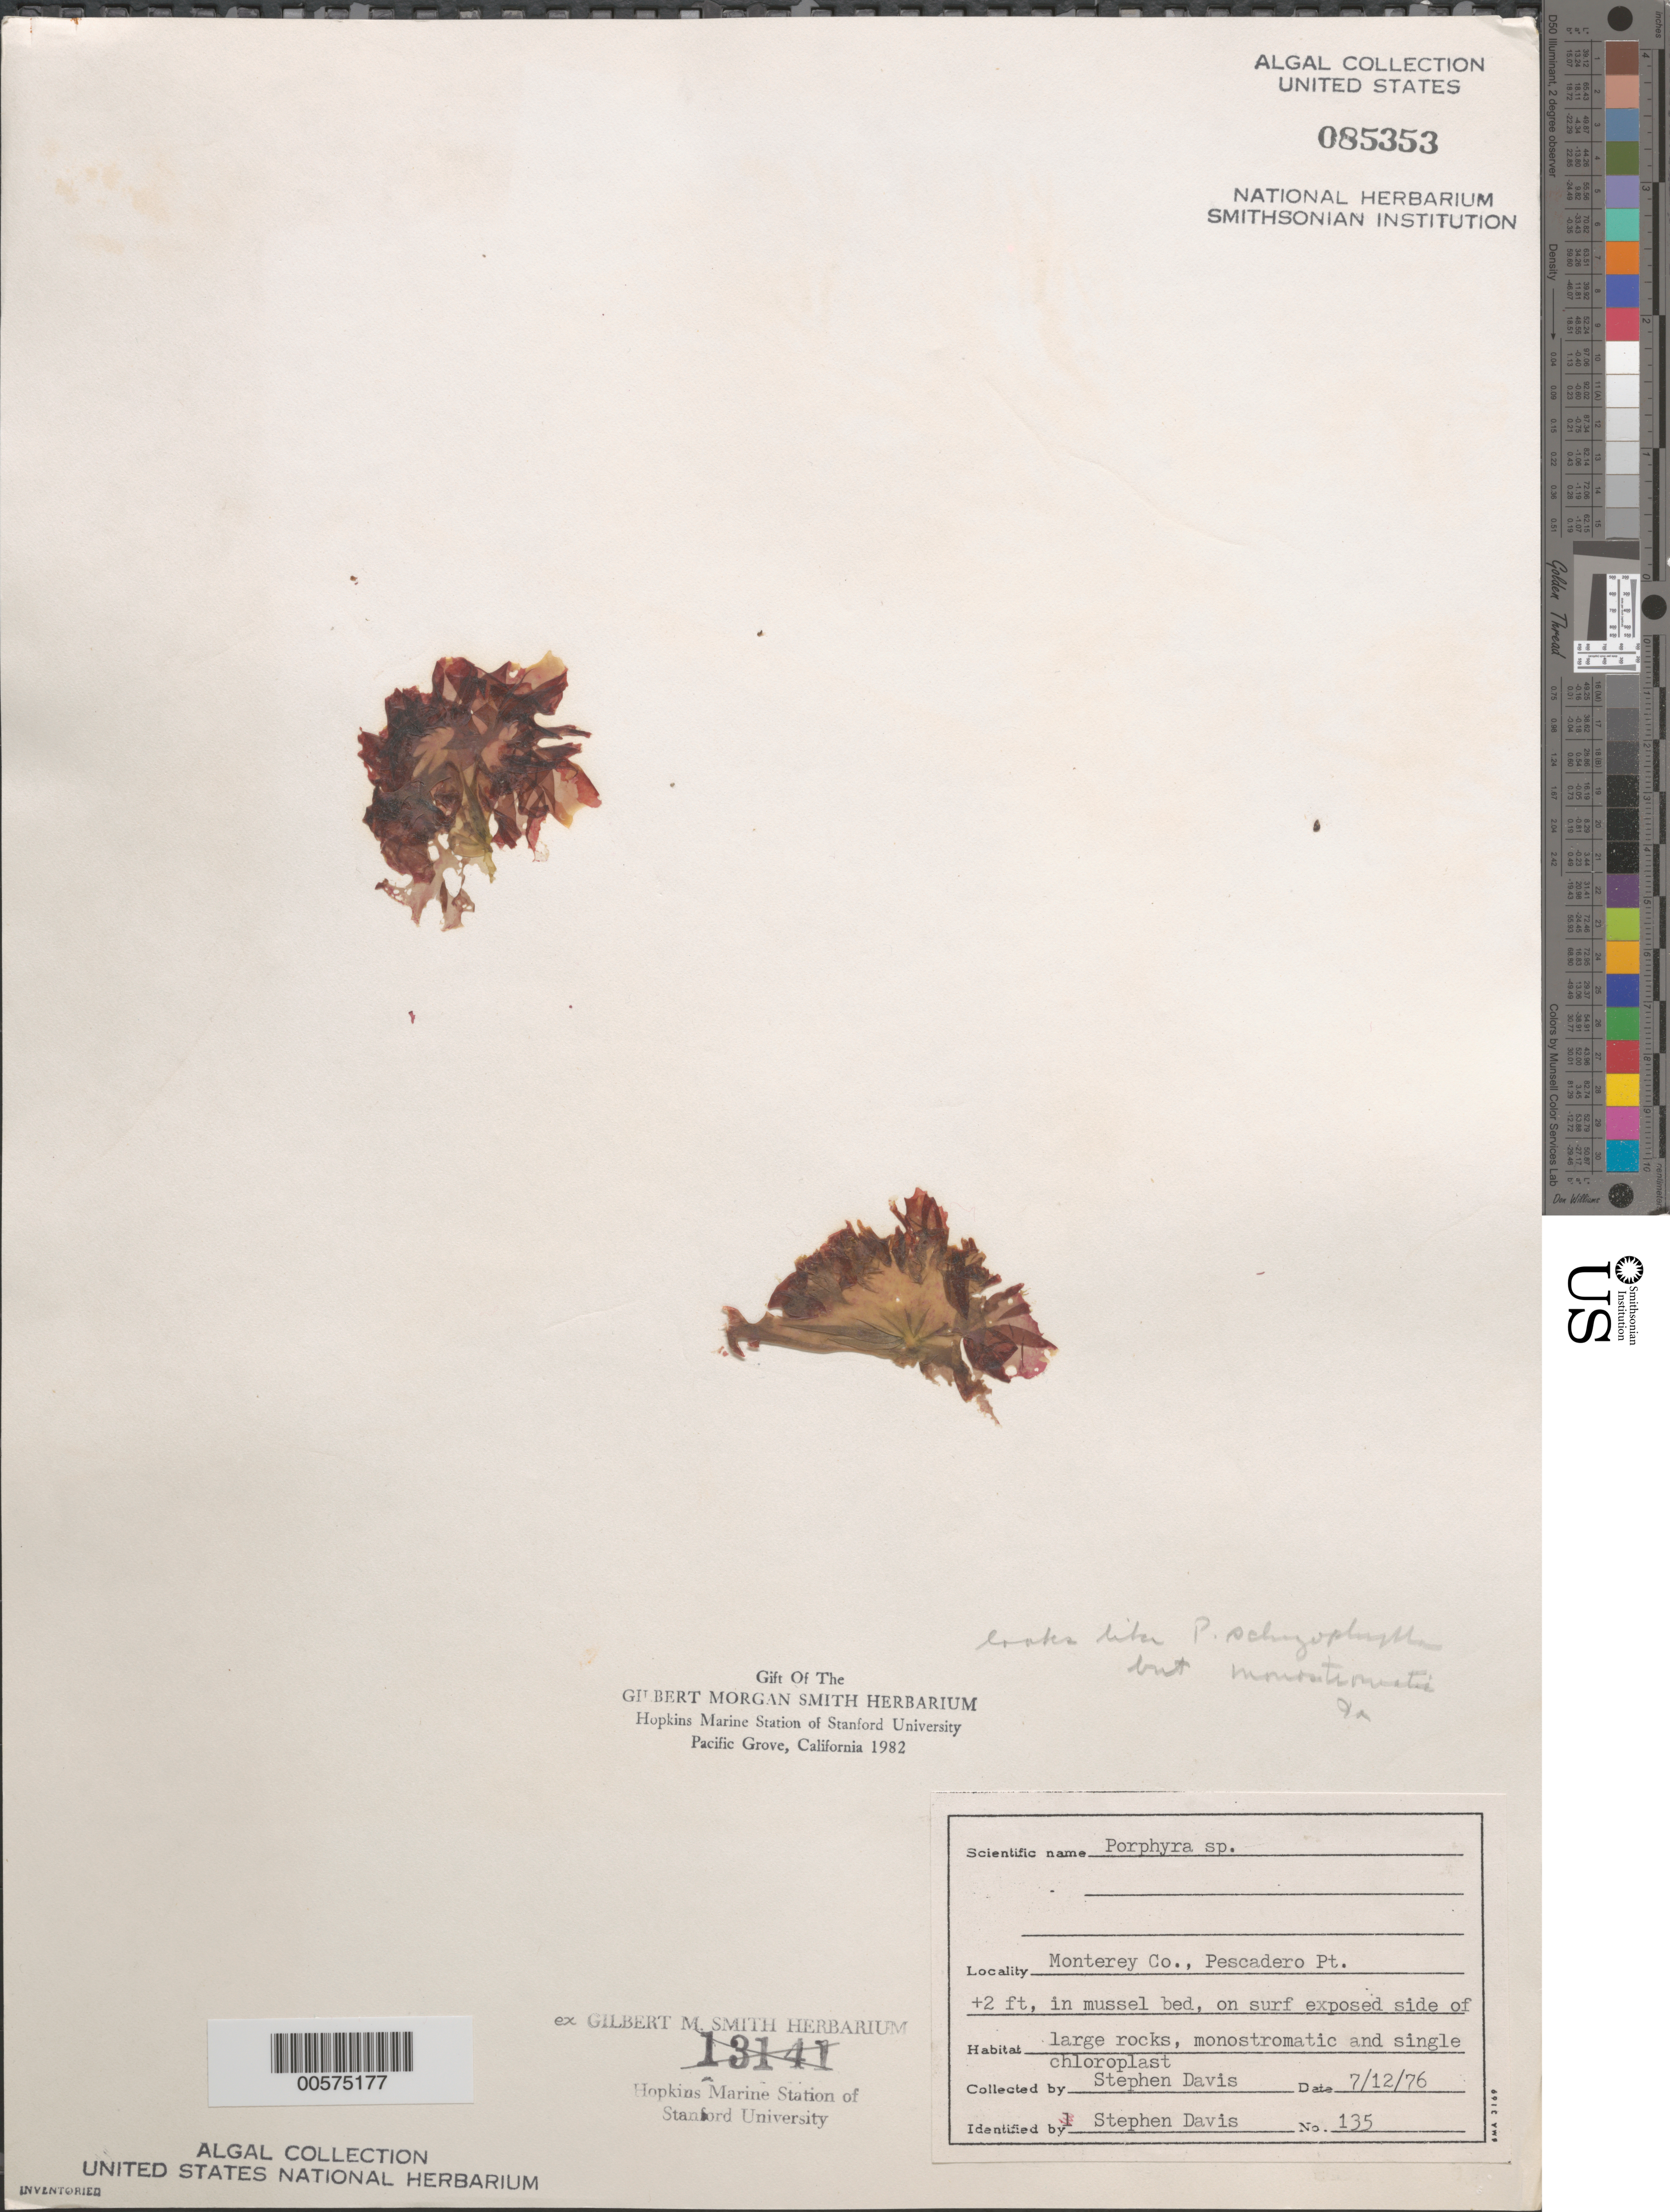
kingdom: Plantae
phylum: Rhodophyta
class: Bangiophyceae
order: Bangiales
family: Bangiaceae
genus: Porphyra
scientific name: Porphyra sp.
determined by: Davis, S.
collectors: S. Davis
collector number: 135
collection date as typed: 12 Jul 1976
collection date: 1976-07-12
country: United States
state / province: California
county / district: Monterey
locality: Pescadero Point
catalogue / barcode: US 85353